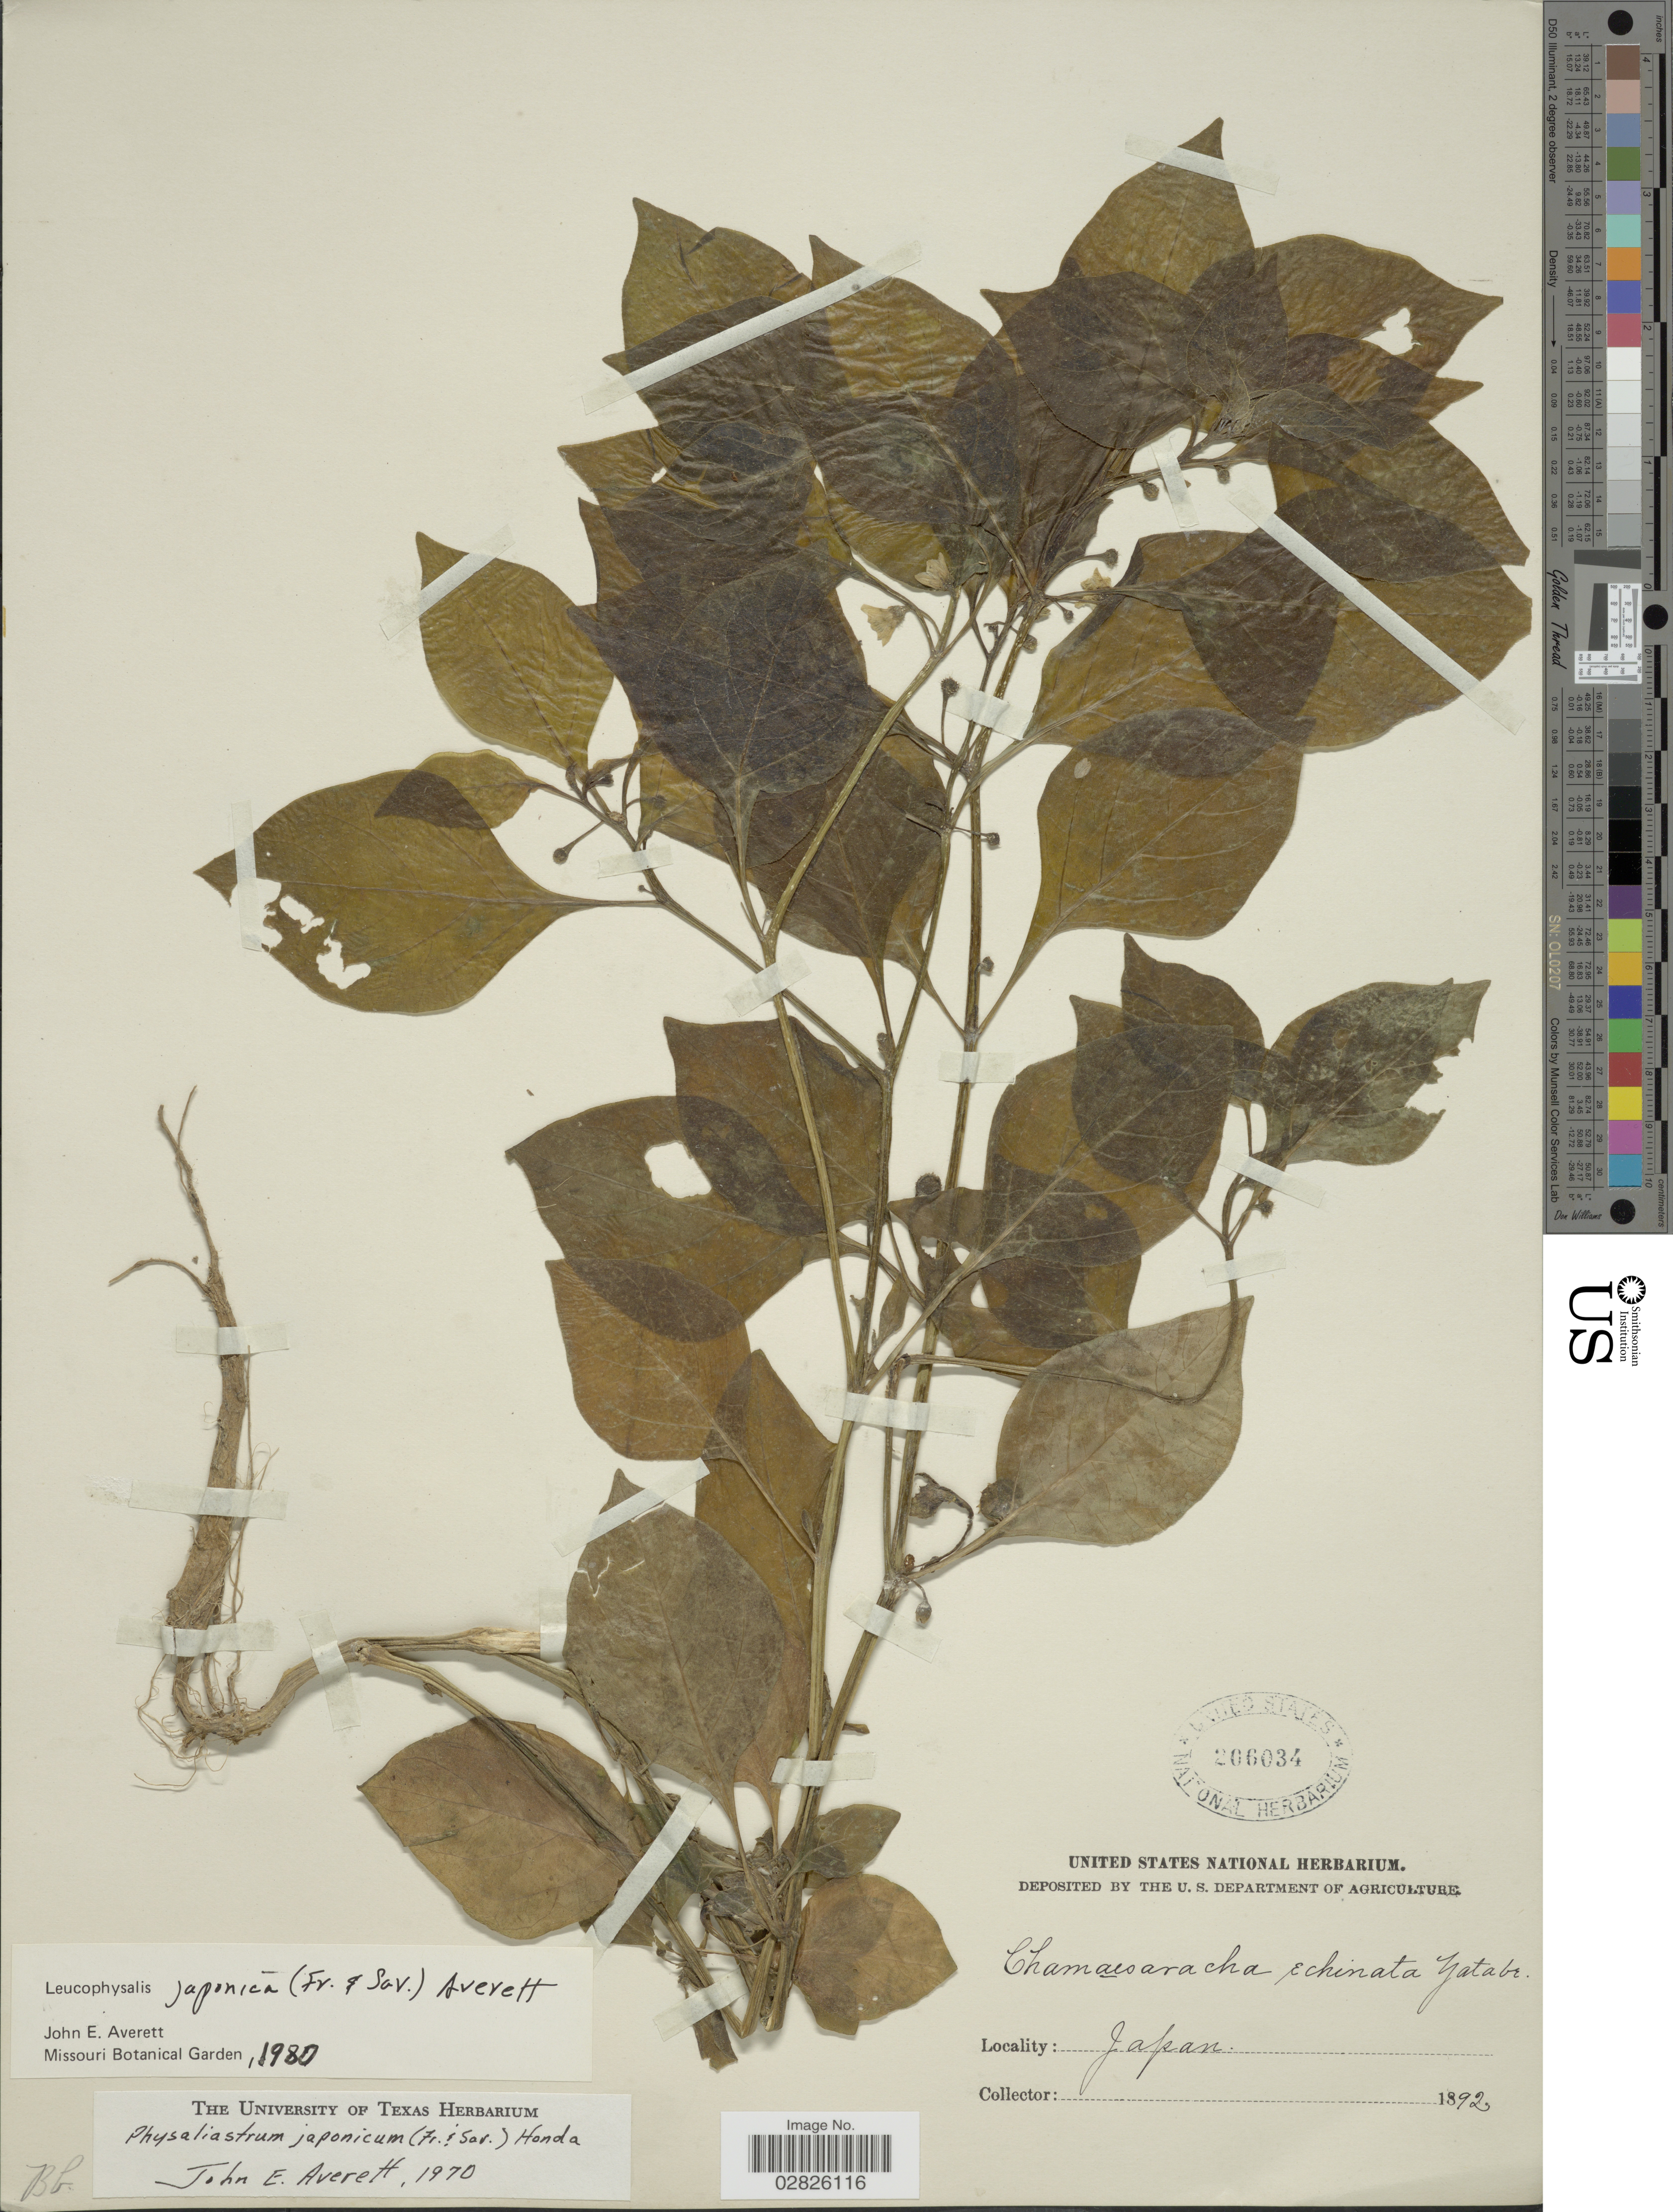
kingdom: Plantae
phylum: Tracheophyta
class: Magnoliopsida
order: Solanales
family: Solanaceae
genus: Leucophysalis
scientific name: Leucophysalis japonica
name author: (Franch. & Sav.) Averett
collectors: ex herb. United States National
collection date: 1892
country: Japan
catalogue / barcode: US 206034